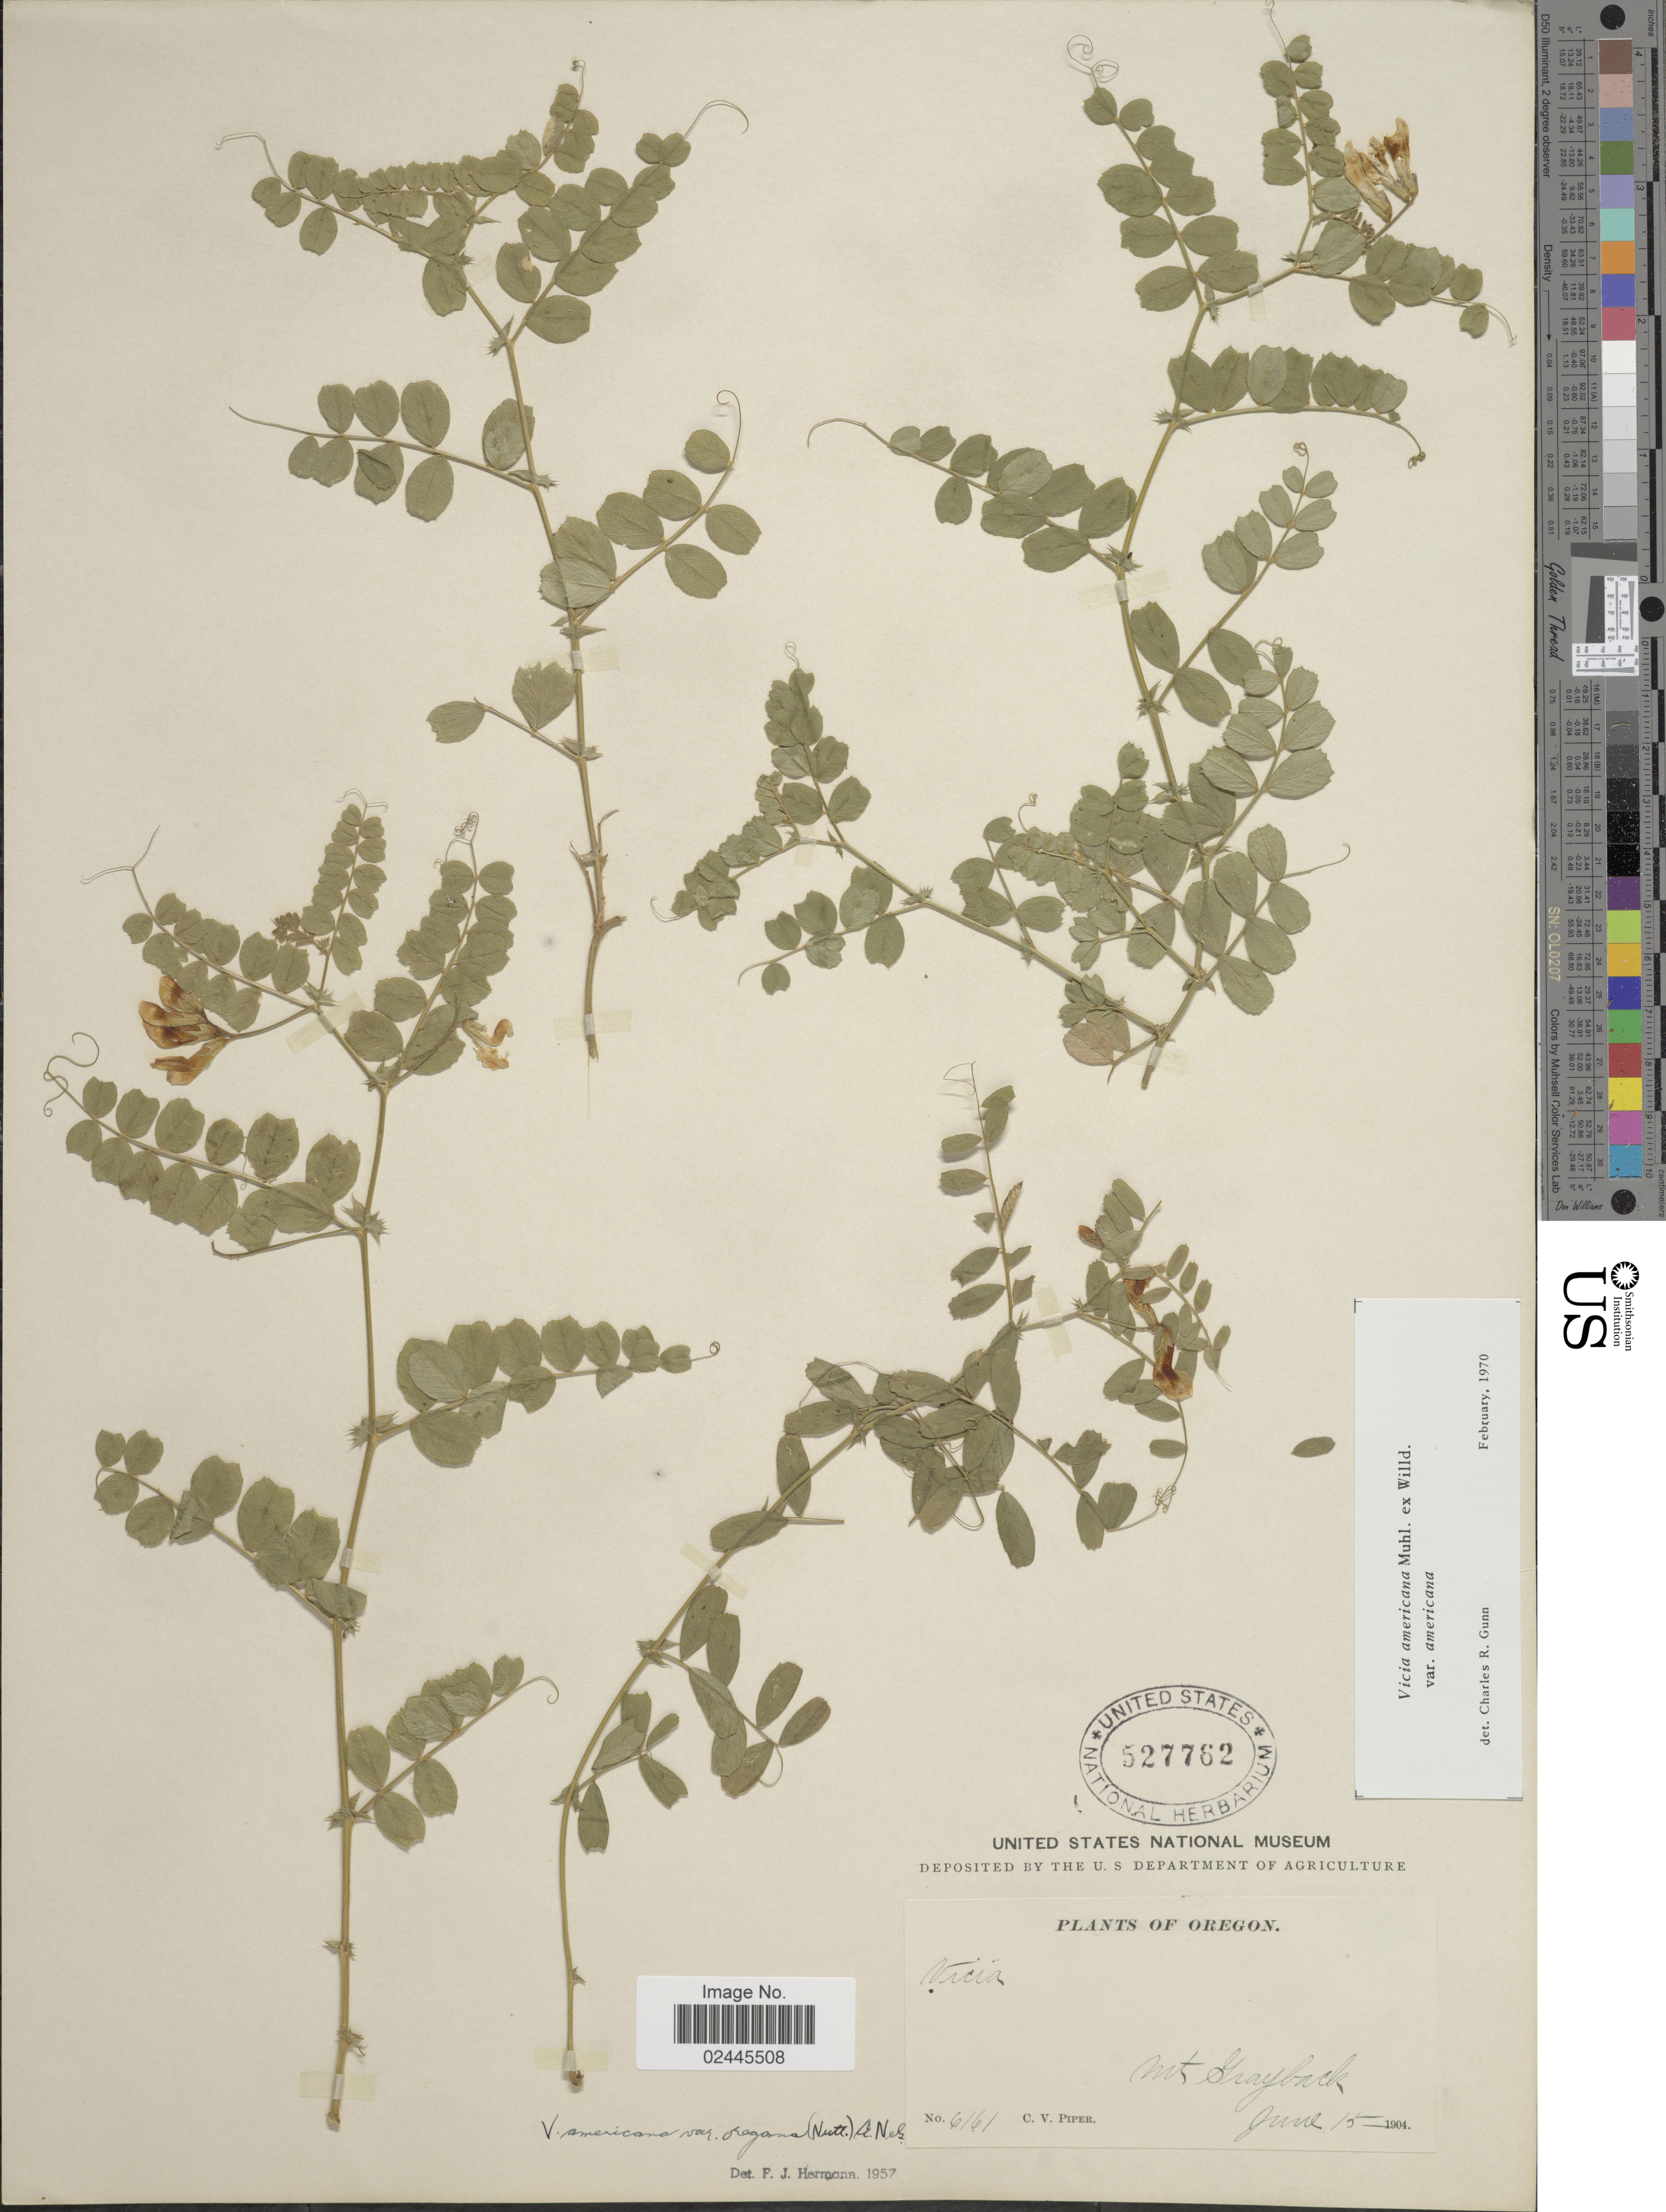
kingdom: Plantae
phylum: Tracheophyta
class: Magnoliopsida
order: Fabales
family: Fabaceae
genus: Vicia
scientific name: Vicia americana var. americana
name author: Muhl. ex Willd.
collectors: C. V. Piper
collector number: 6161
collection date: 1904-06-15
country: United States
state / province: Oregon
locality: Mt. Grayback.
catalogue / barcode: US 527762